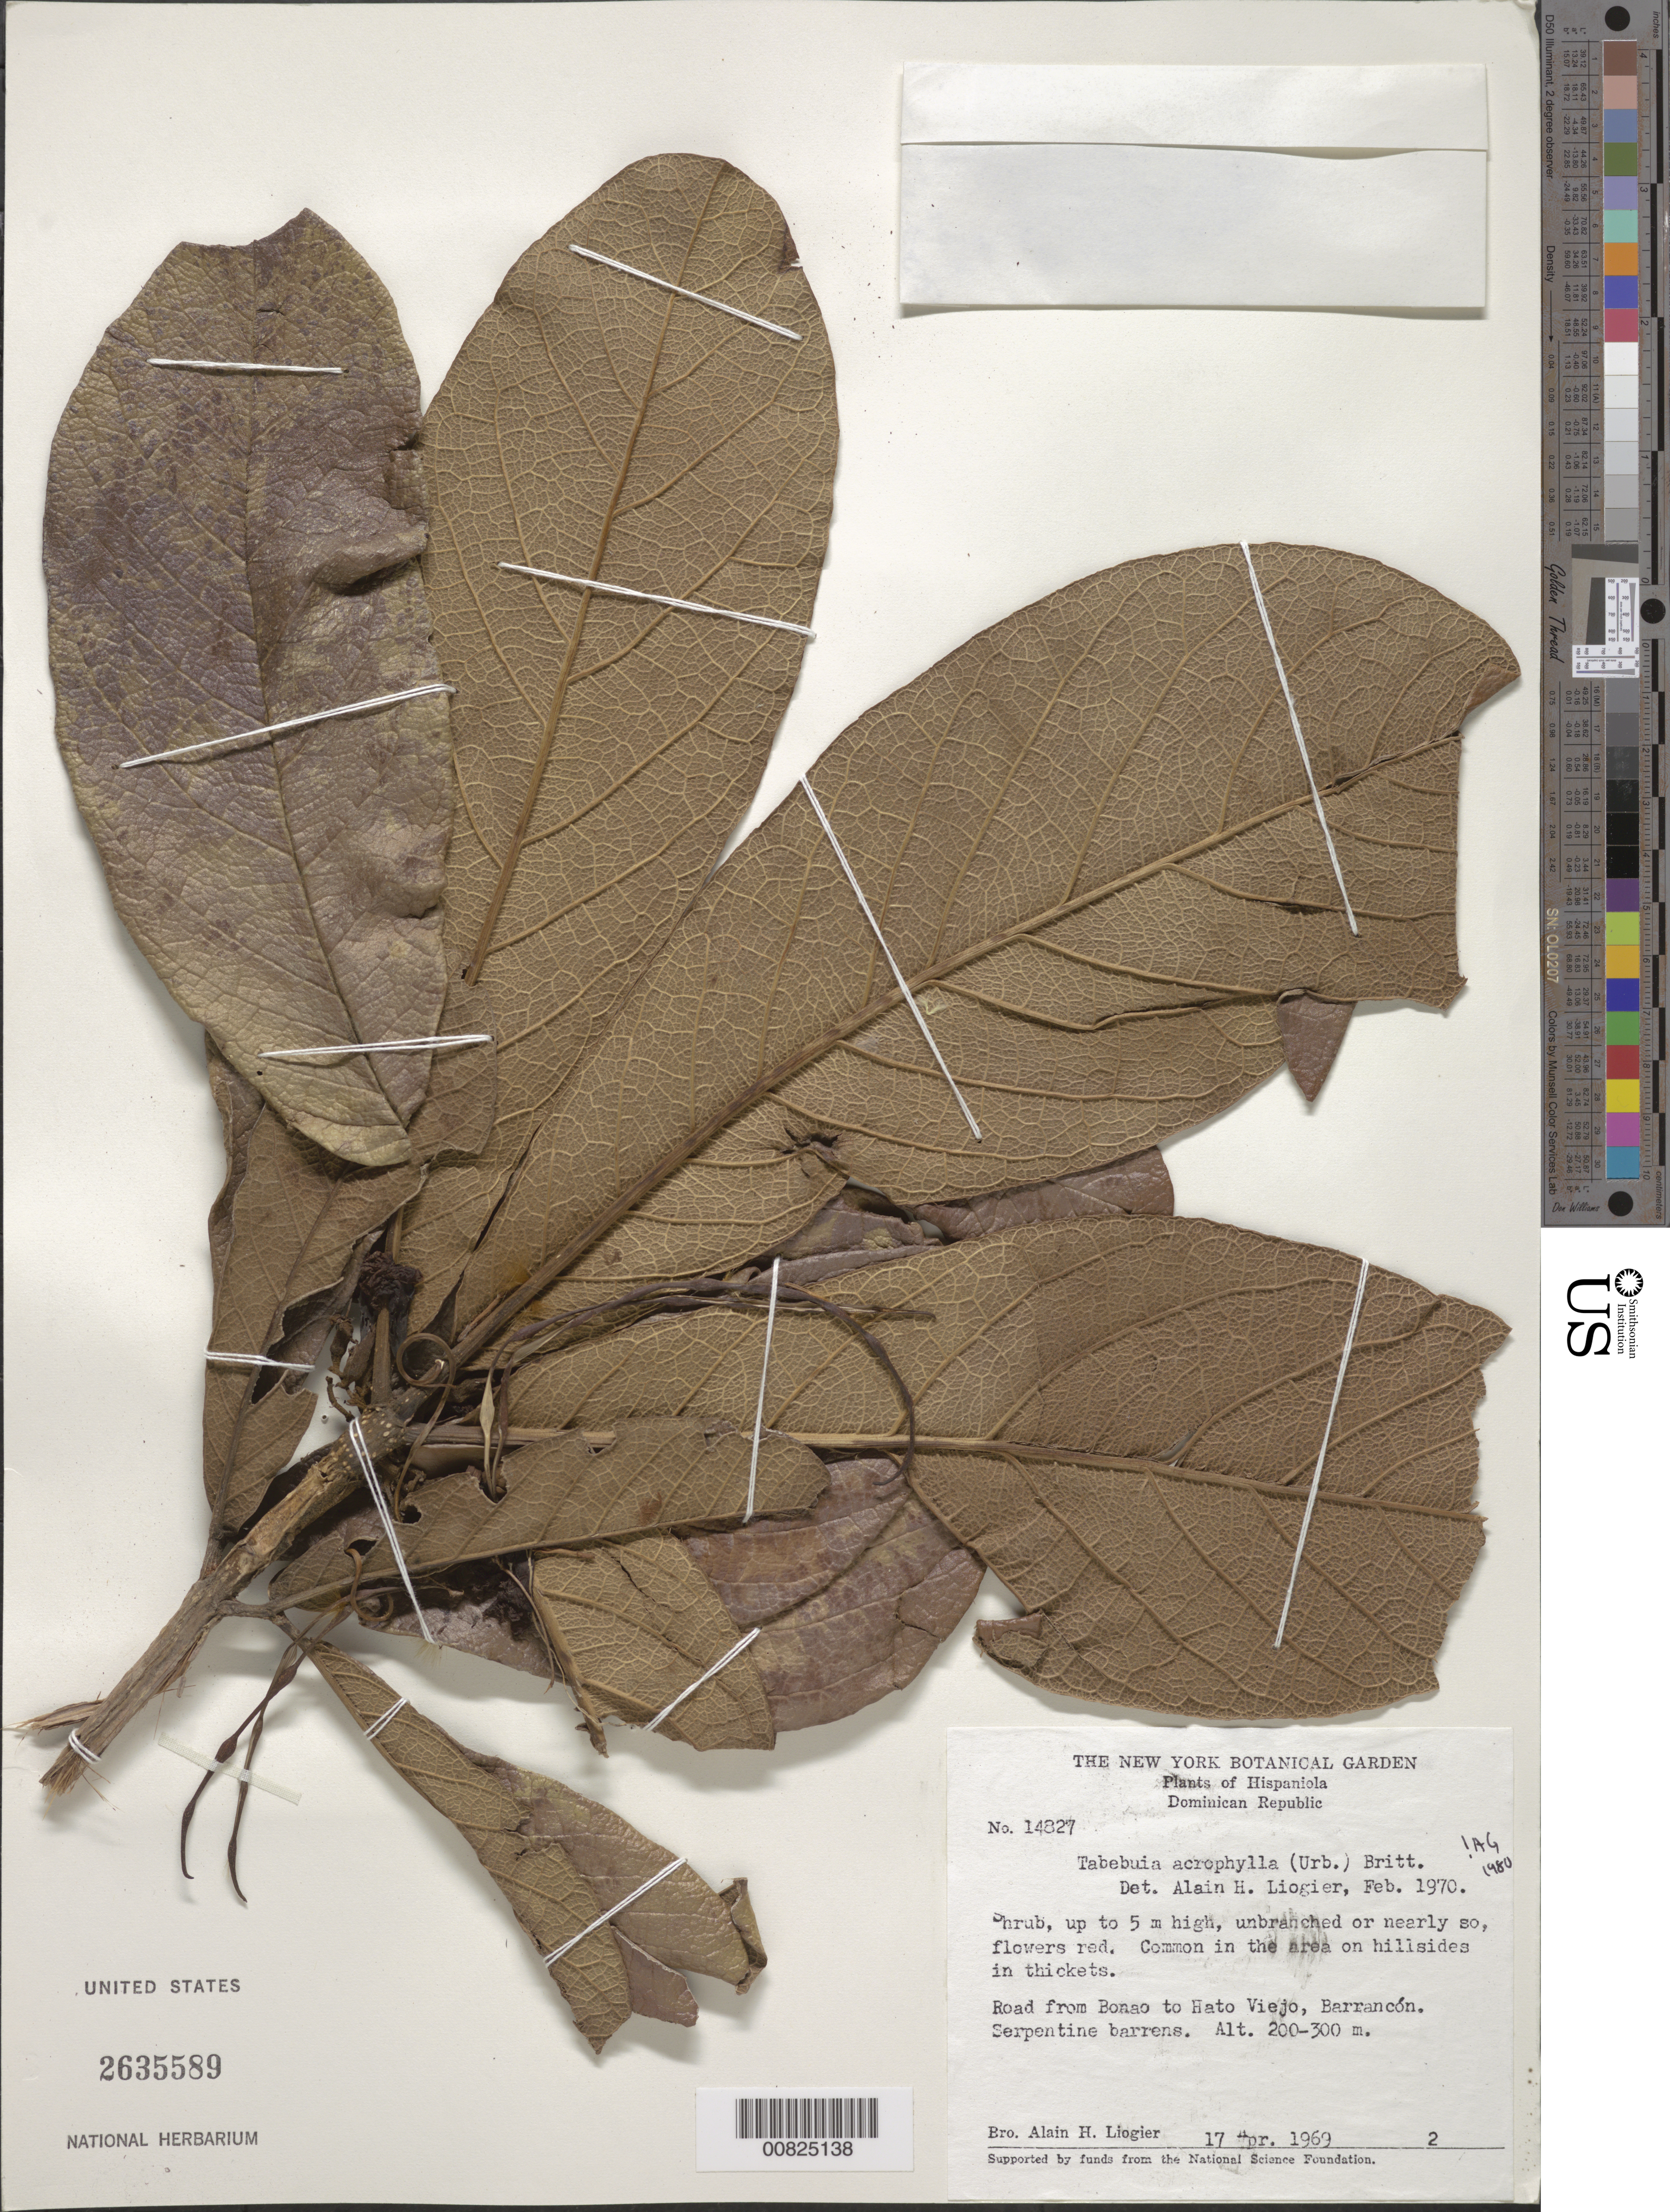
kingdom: Plantae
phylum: Tracheophyta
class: Magnoliopsida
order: Lamiales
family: Bignoniaceae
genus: Tabebuia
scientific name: Tabebuia acrophylla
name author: (Urb.) Britton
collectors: A. H. Liogier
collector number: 14827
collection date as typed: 17 Apr 1969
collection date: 1969-04-17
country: Dominican Republic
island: Hispaniola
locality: Road from Bonao to Hato Viejo, Barranón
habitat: In thickets on hillsides, serpentine barrens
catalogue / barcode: US 2635589